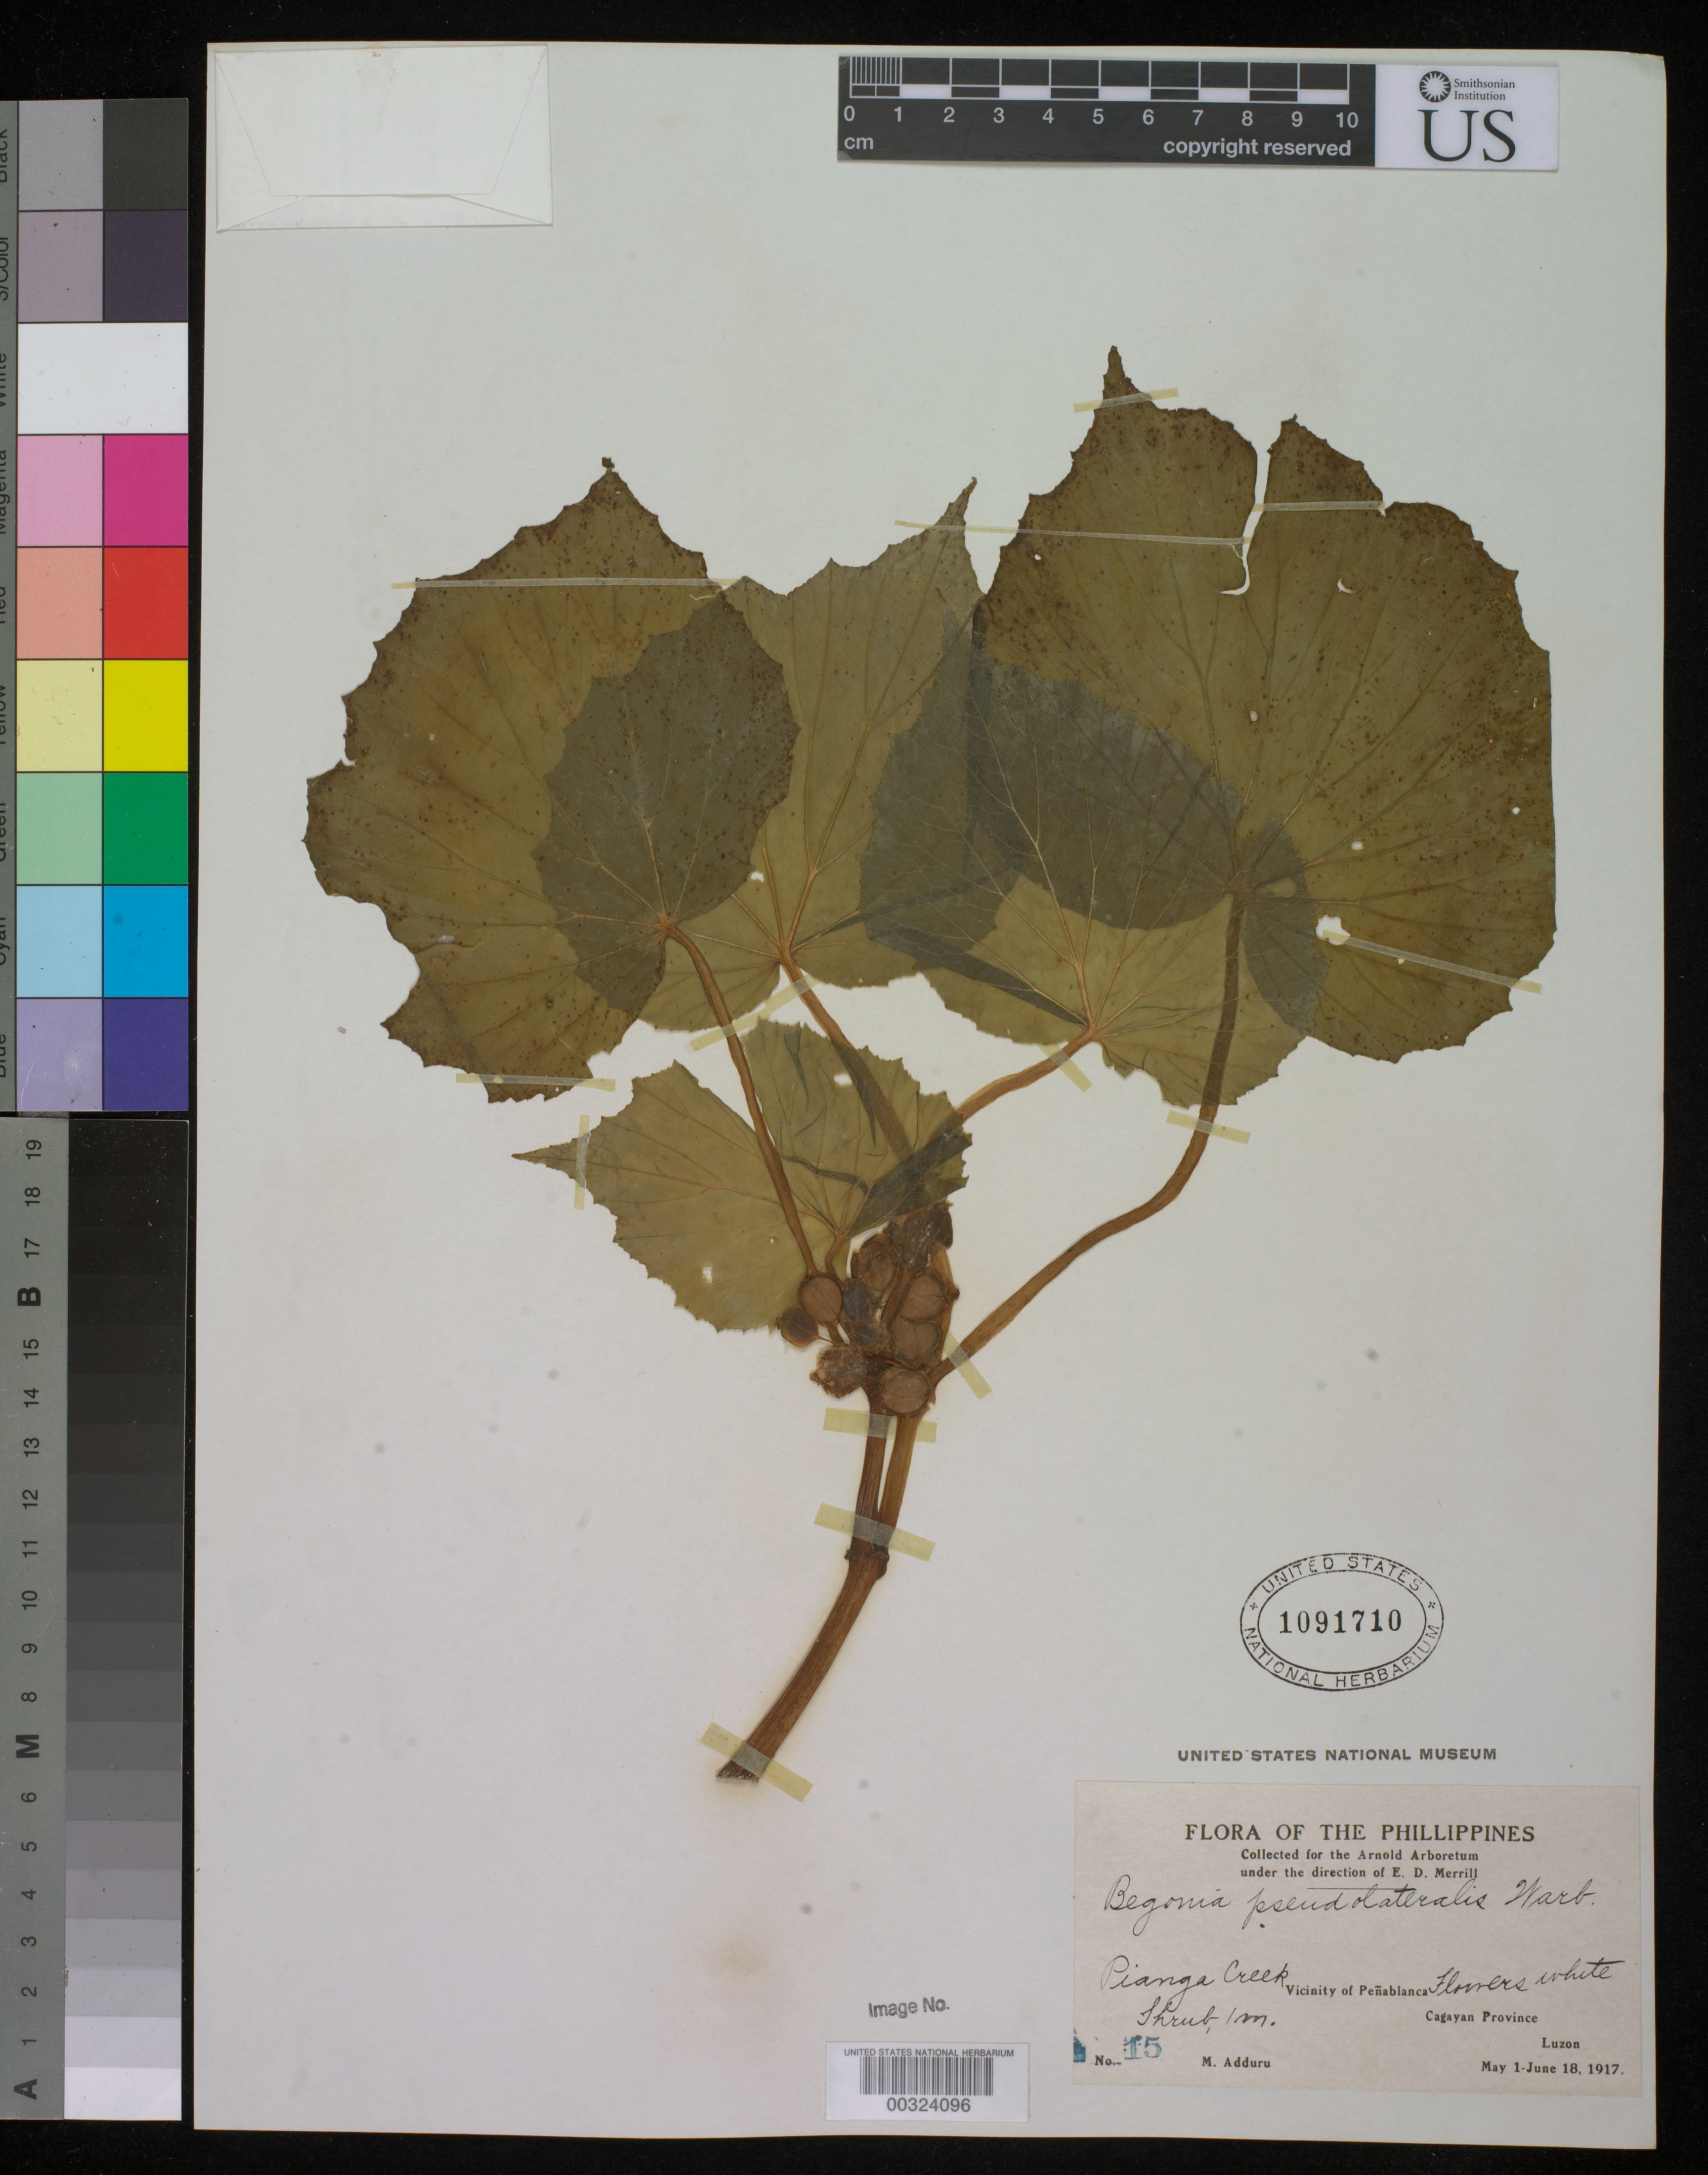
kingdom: Plantae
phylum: Tracheophyta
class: Magnoliopsida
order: Cucurbitales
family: Begoniaceae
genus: Begonia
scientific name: Begonia pseudolateralis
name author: Warb.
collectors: M. Adduru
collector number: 15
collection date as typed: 01 May 1917 to 18 Jun 1917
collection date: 1917-05-01/1917-06-18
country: Philippines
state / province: Cagayan Valley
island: Luzon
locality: Vicinity of penablanca, pianga creek. Cagayan.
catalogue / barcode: US 1091710